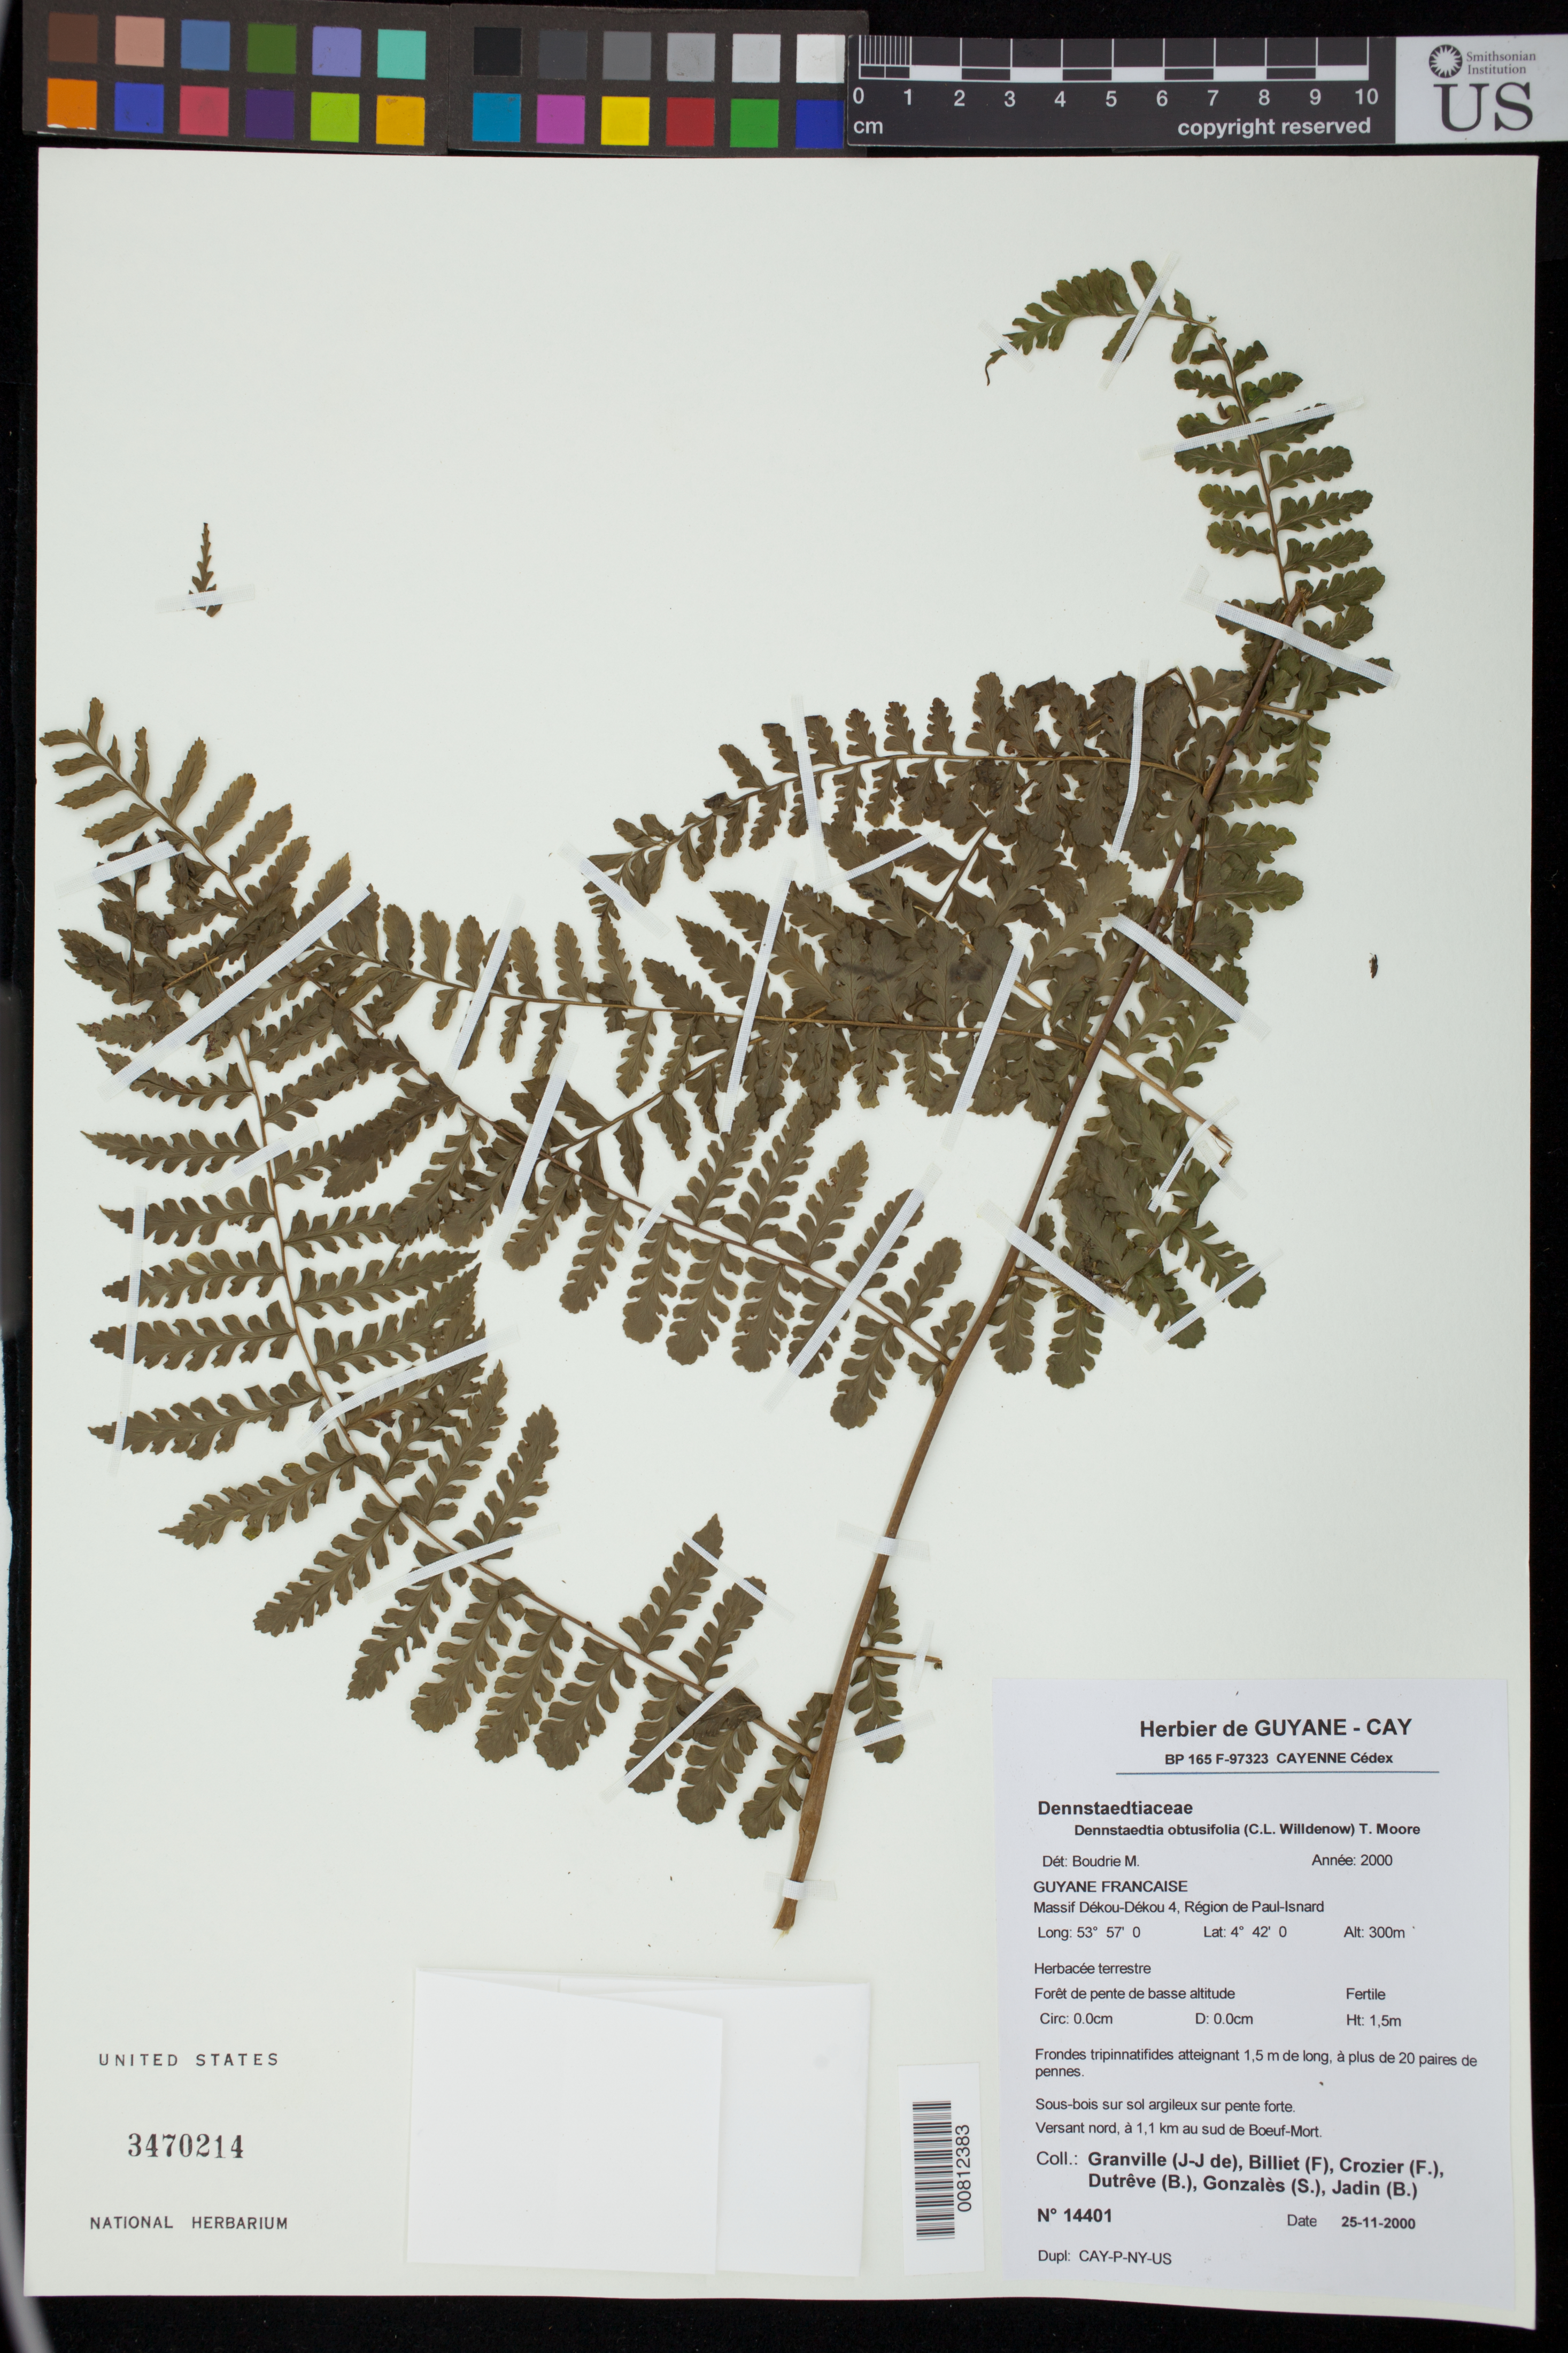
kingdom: Plantae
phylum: Tracheophyta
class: Polypodiopsida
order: Polypodiales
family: Dennstaedtiaceae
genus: Dennstaedtia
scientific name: Dennstaedtia obtusifolia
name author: (Willd.) T. Moore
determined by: Boudrie, M.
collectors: J.-J. de Granville, F. Billiet, F. Crozier, B. Dutrêve, S. Gonzales & B. Jadin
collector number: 14401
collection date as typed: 25-Nov-00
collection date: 2000-11-25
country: French Guiana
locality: Massif Dékou-Dékou 4, région de Paul-Isnard; 1.1 km au sud de Boeuf-Mort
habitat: Forêt de pente de basse altitude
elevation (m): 300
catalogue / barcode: US 3470214